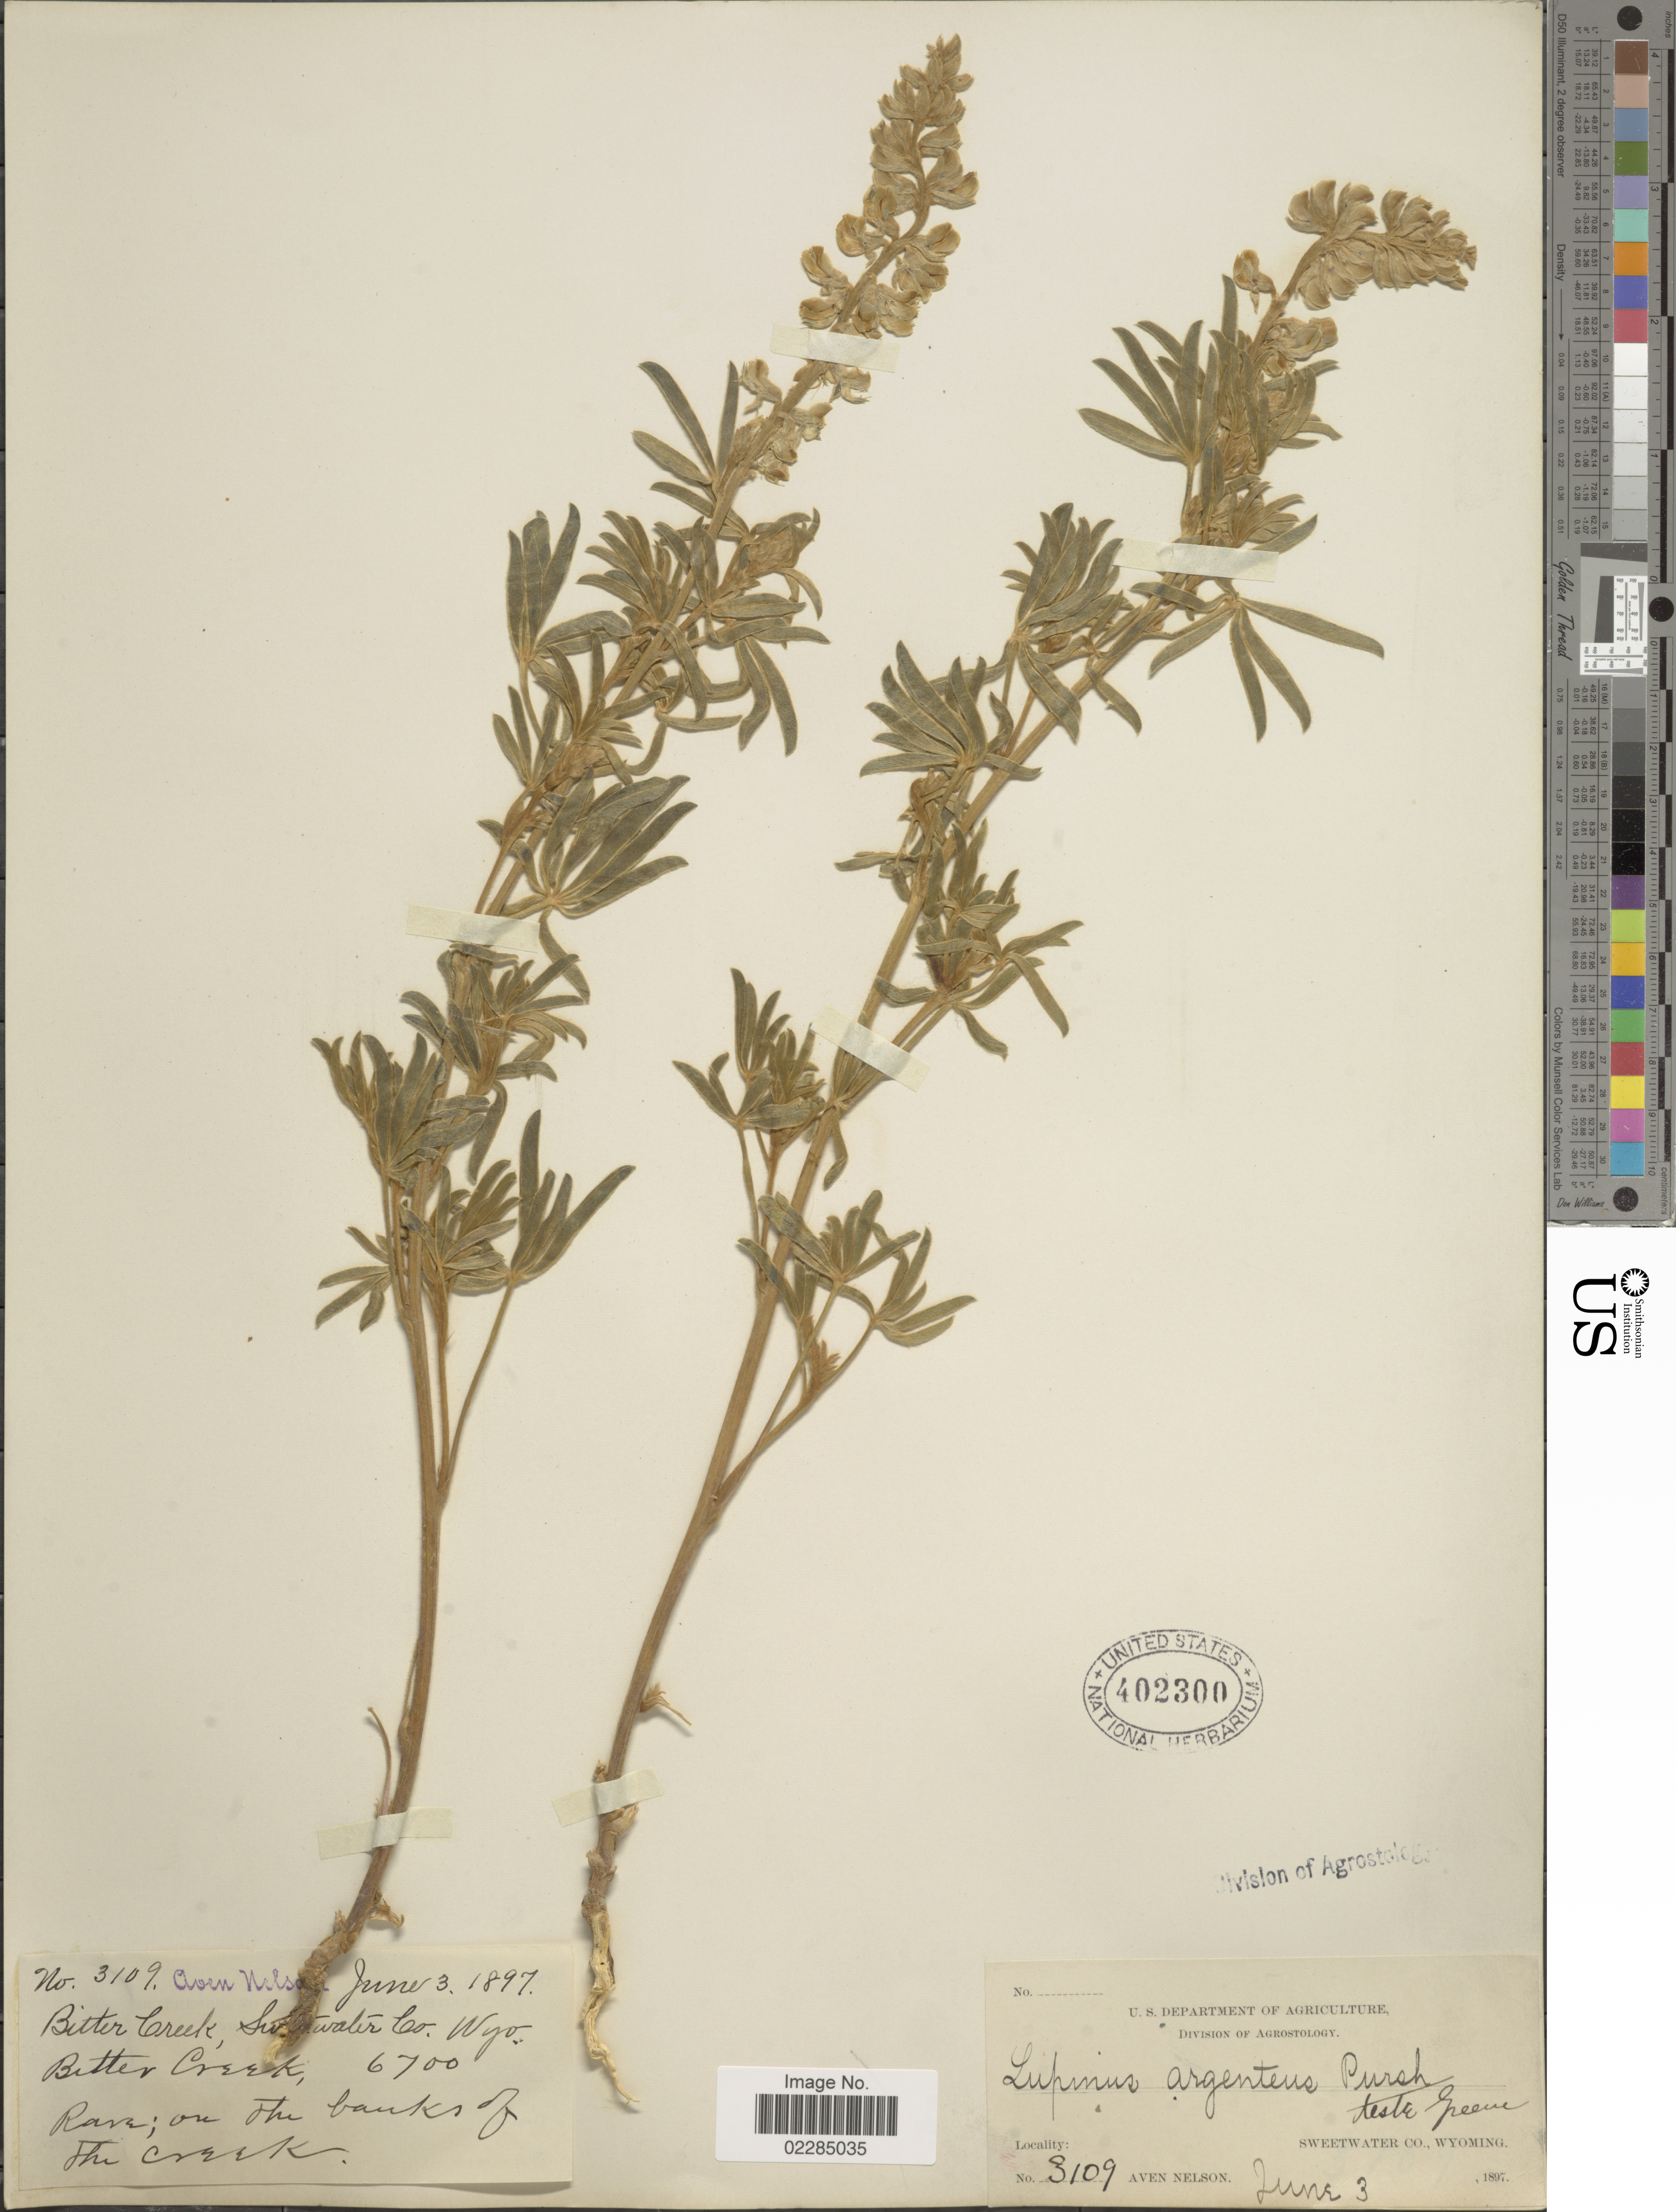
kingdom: Plantae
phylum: Tracheophyta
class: Magnoliopsida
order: Fabales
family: Fabaceae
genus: Lupinus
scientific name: Lupinus decumbens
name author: Torr.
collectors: A. Nelson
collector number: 3109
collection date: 1897-06-03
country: United States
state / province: Wyoming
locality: Bitter Creek, Sweetwater Co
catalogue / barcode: US 402300